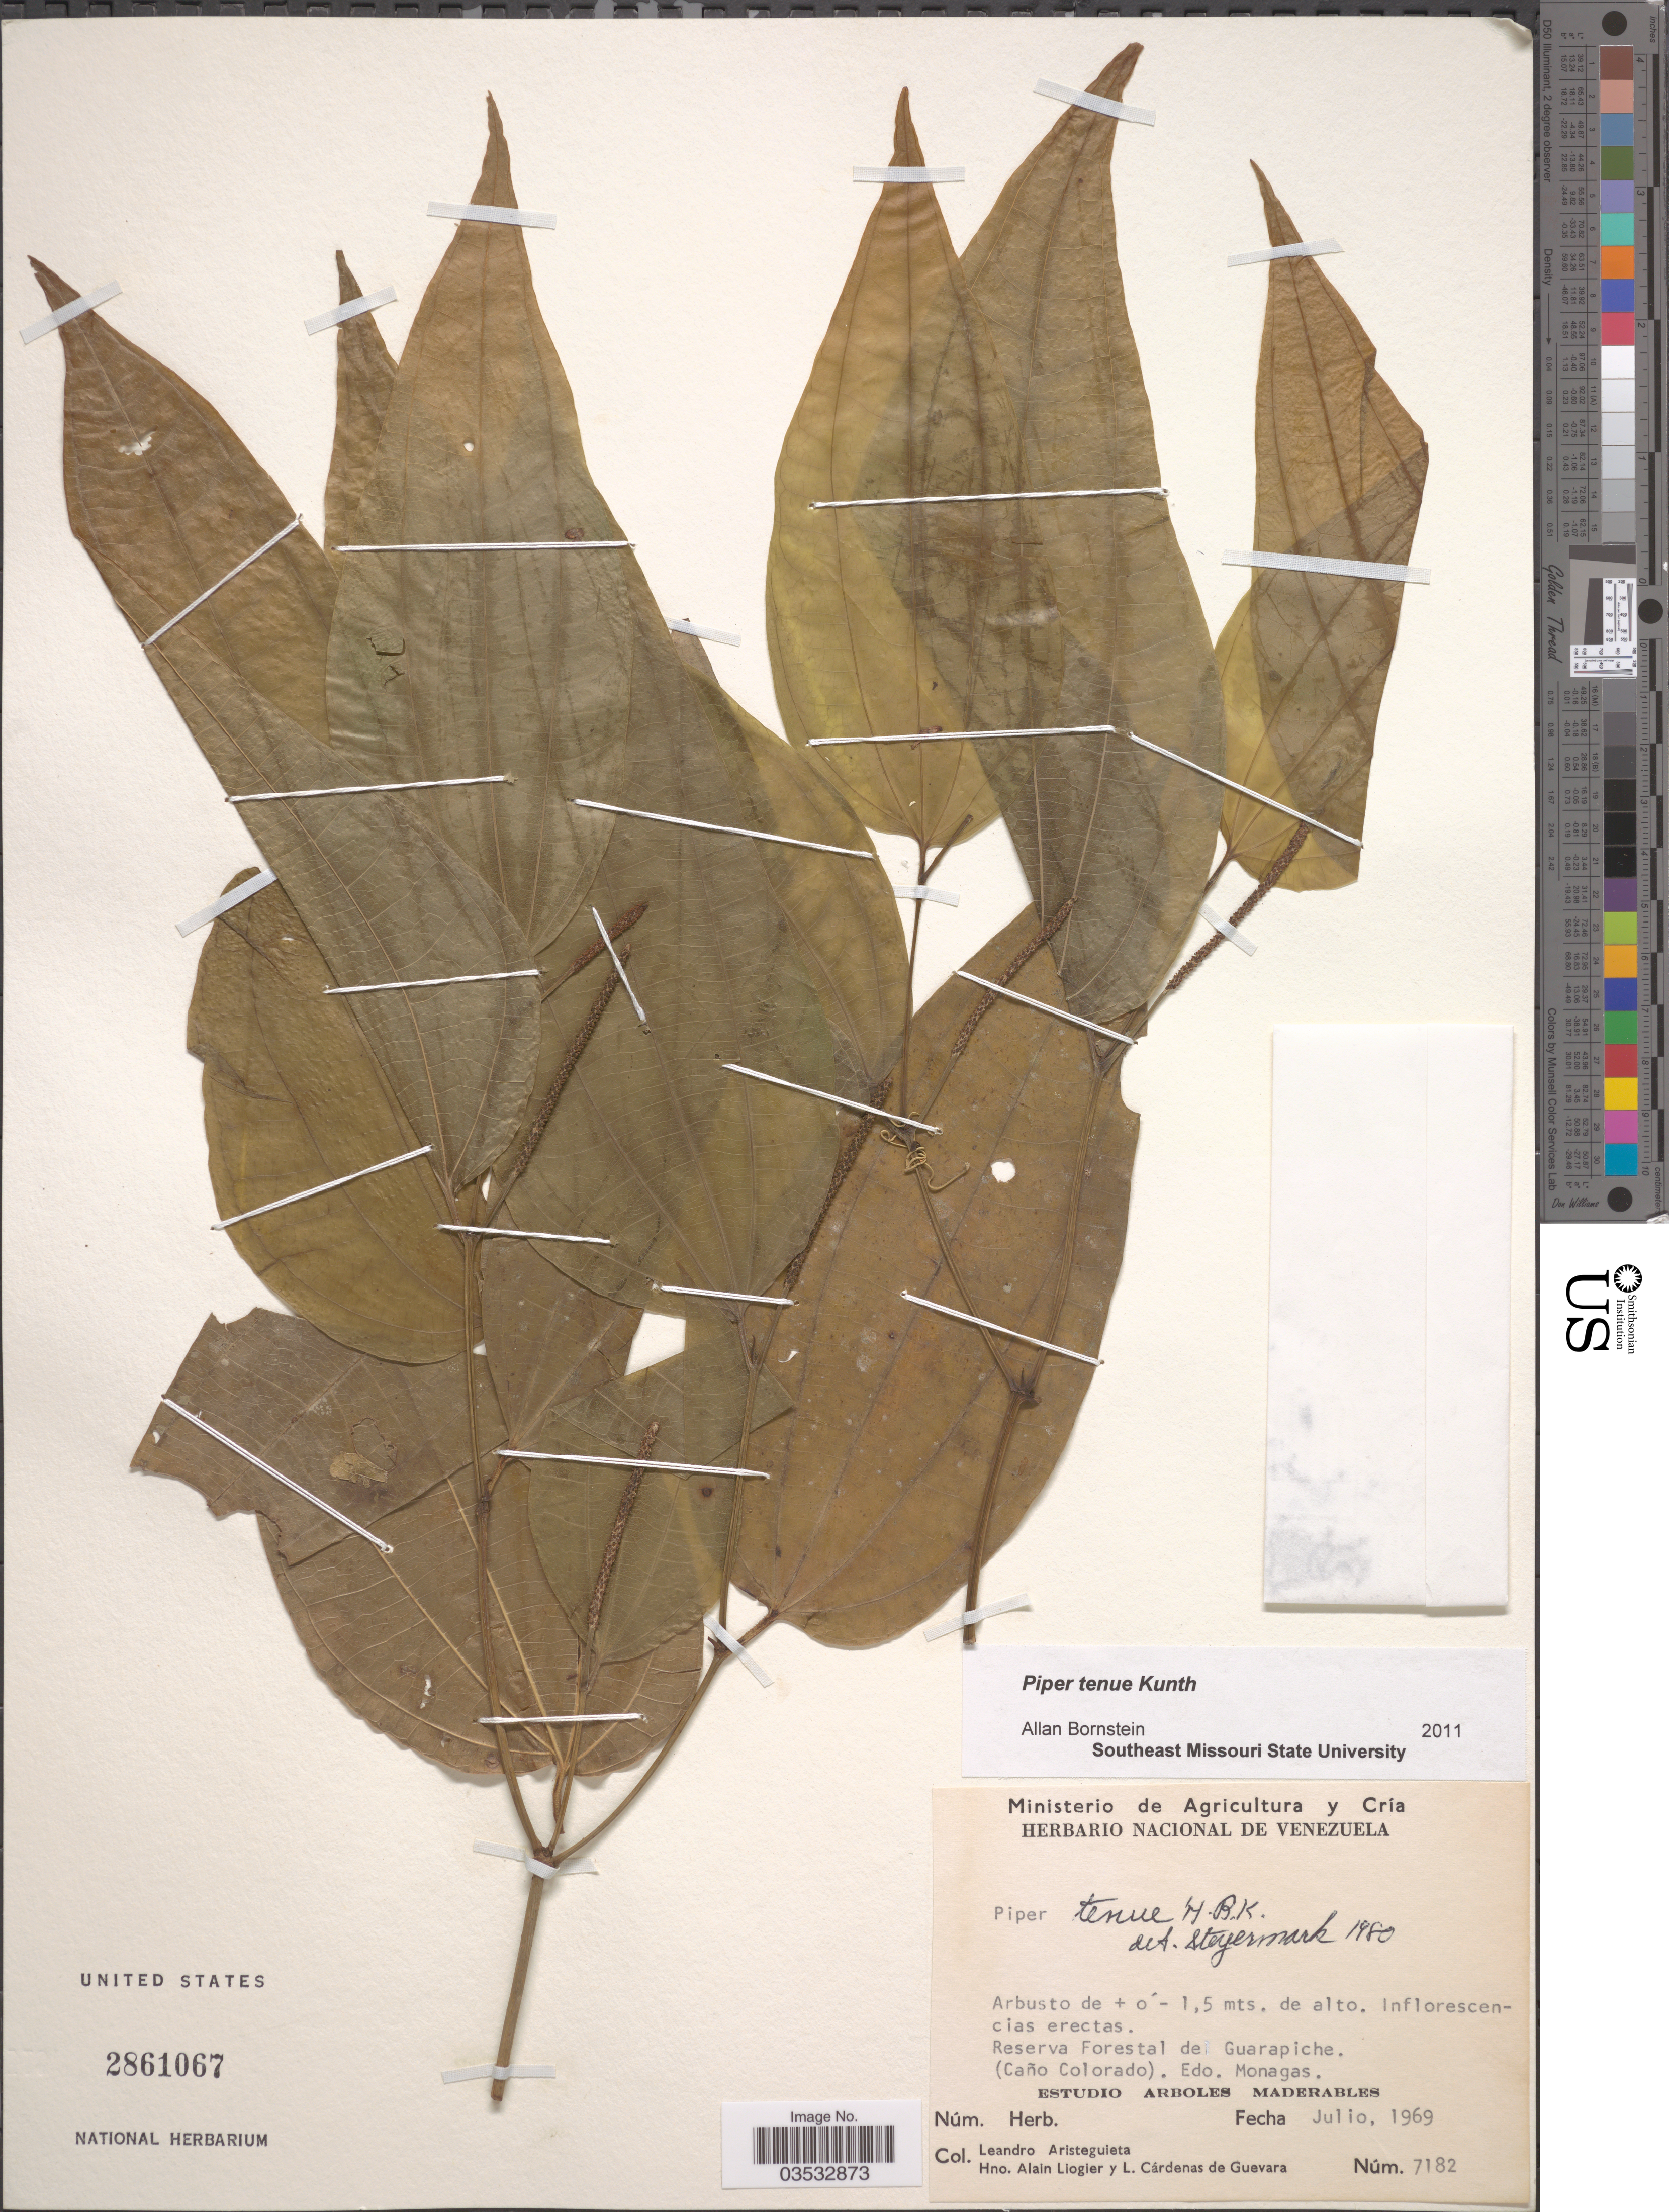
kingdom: Plantae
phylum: Tracheophyta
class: Magnoliopsida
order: Piperales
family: Piperaceae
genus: Piper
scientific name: Piper tenue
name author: Kunth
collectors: L. Aristeguieta, A. H. Liogier & C. de Guevara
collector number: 7182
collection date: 1969-07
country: Venezuela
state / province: Monagas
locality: Reserva Forestal de Guarapiche. (Caño Colorado). Estudio Arboles Maderables.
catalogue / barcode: US 2861067